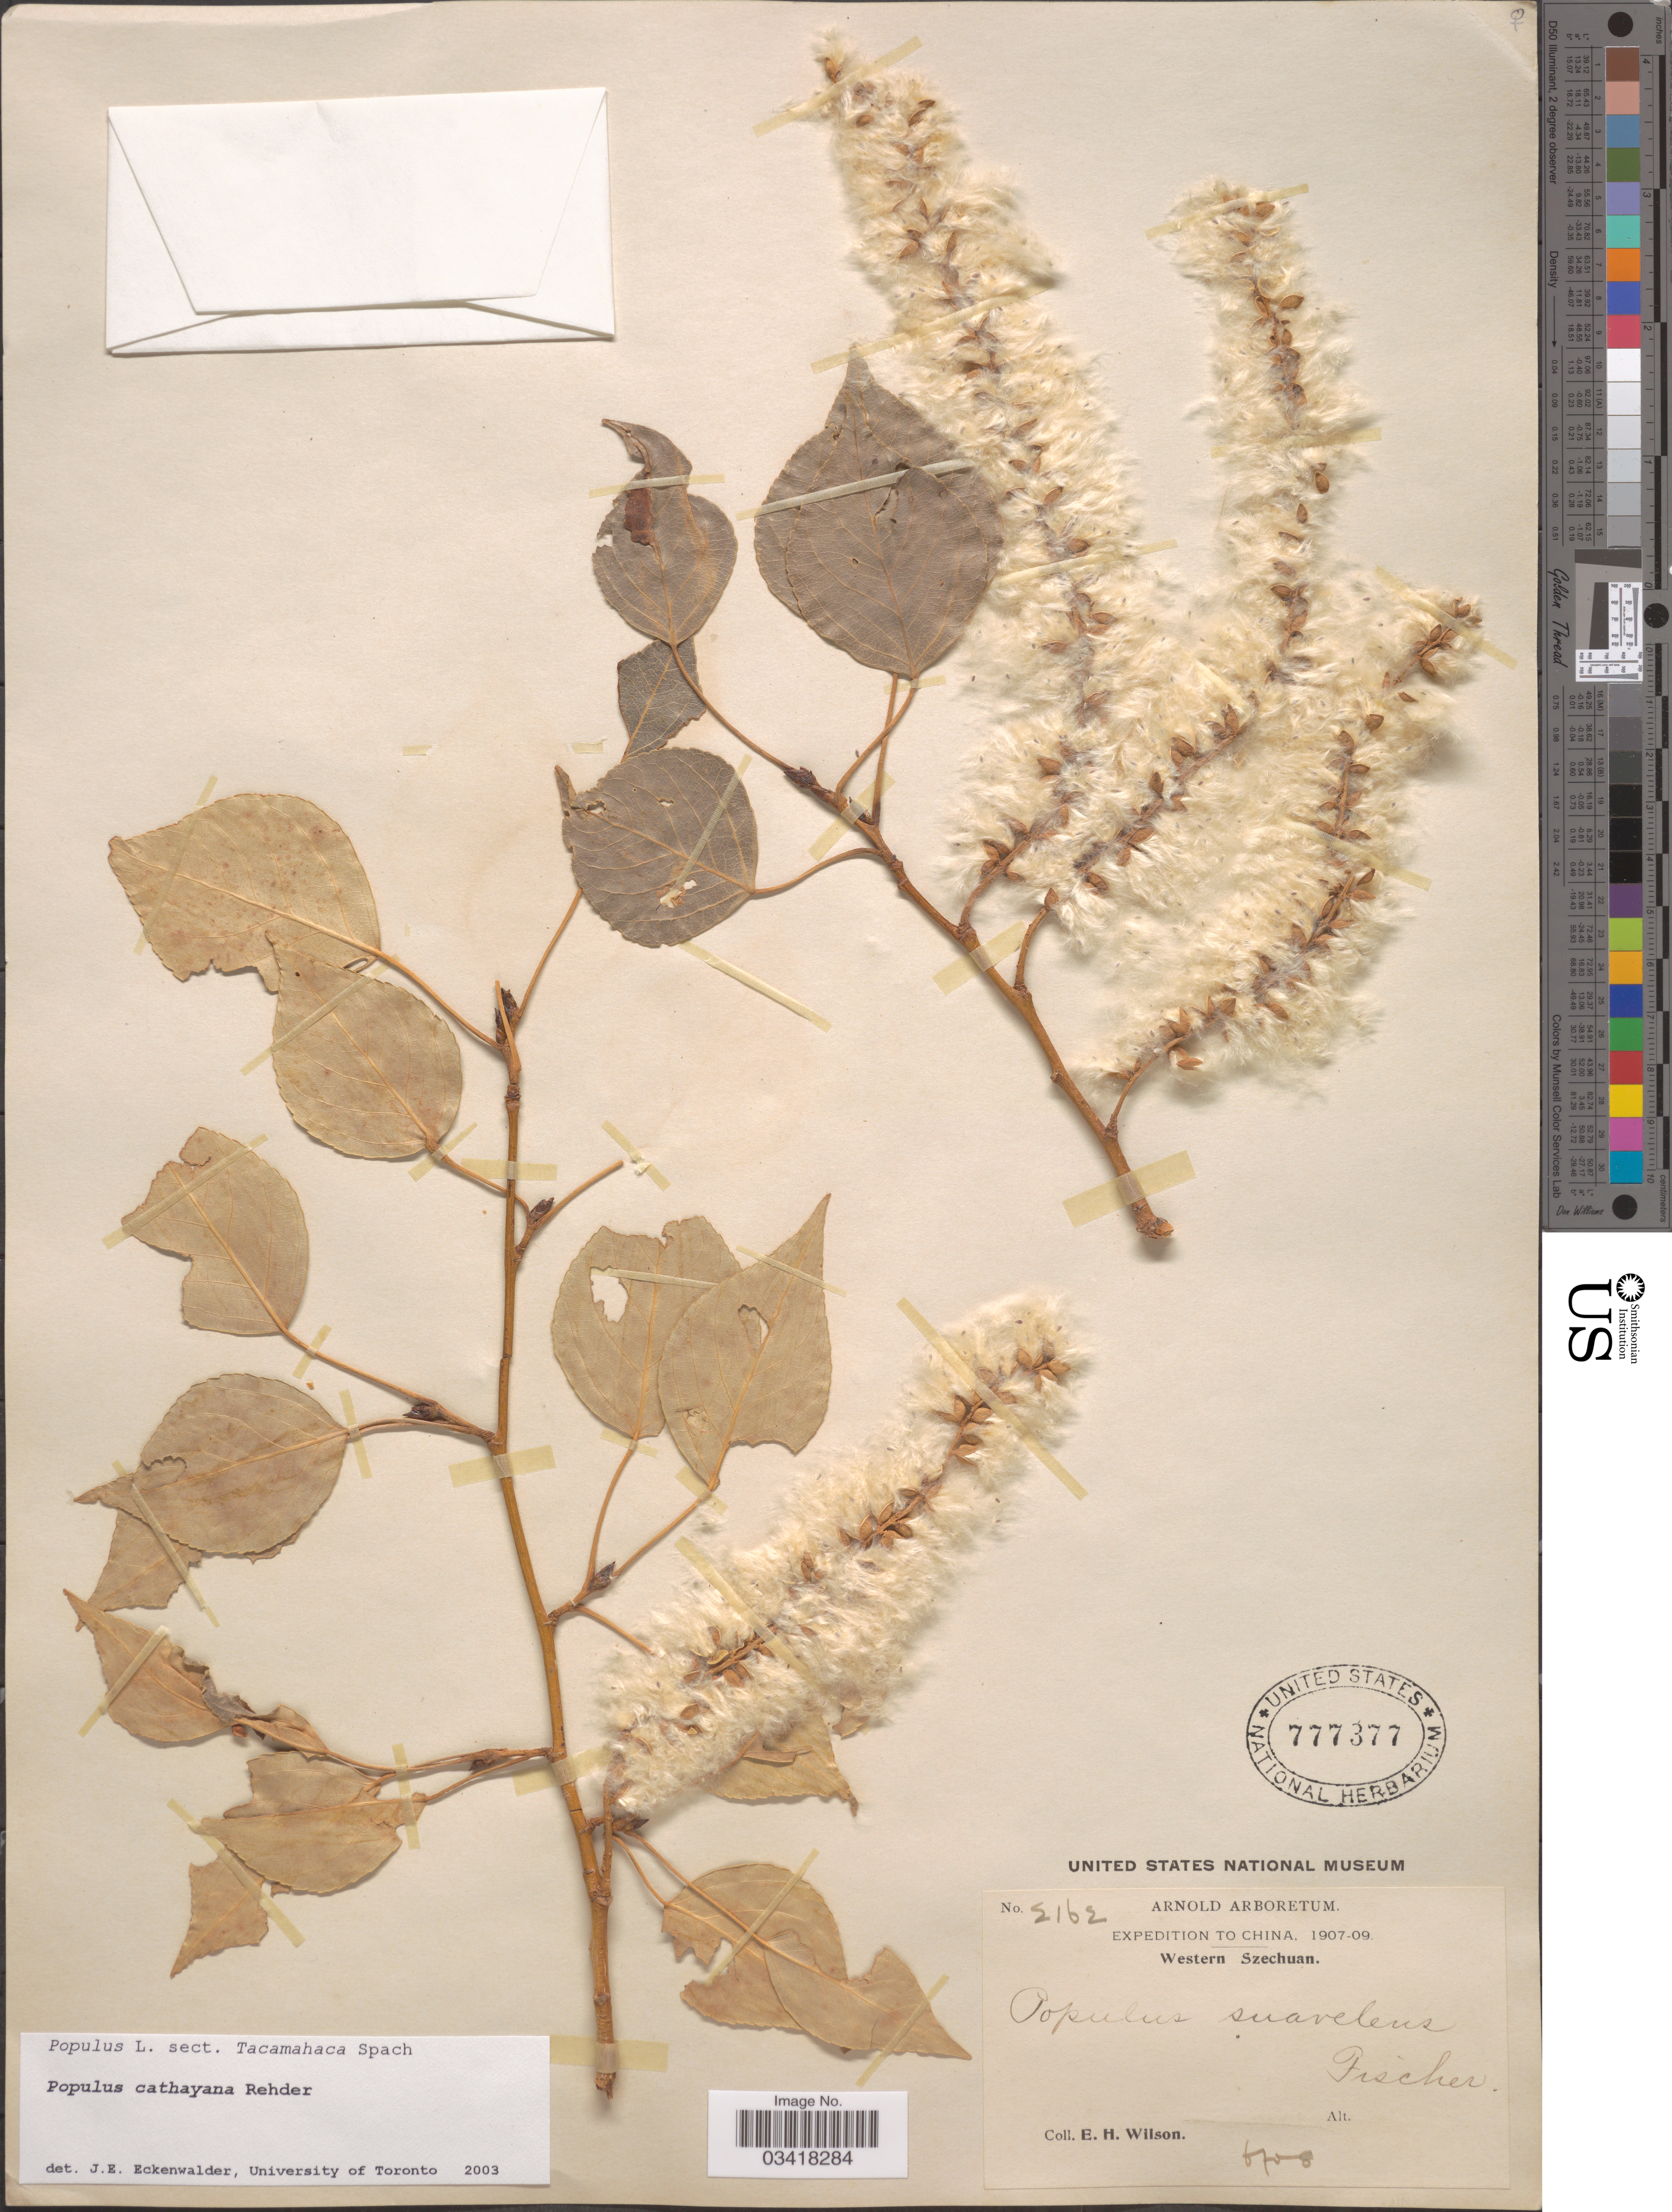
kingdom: Plantae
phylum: Tracheophyta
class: Magnoliopsida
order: Malpighiales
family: Salicaceae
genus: Populus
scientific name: Populus cathayana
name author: Rehder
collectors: E. Wilson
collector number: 2162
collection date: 1908-06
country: China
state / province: Sichuan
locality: Western Szechuan.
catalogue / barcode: US 777377